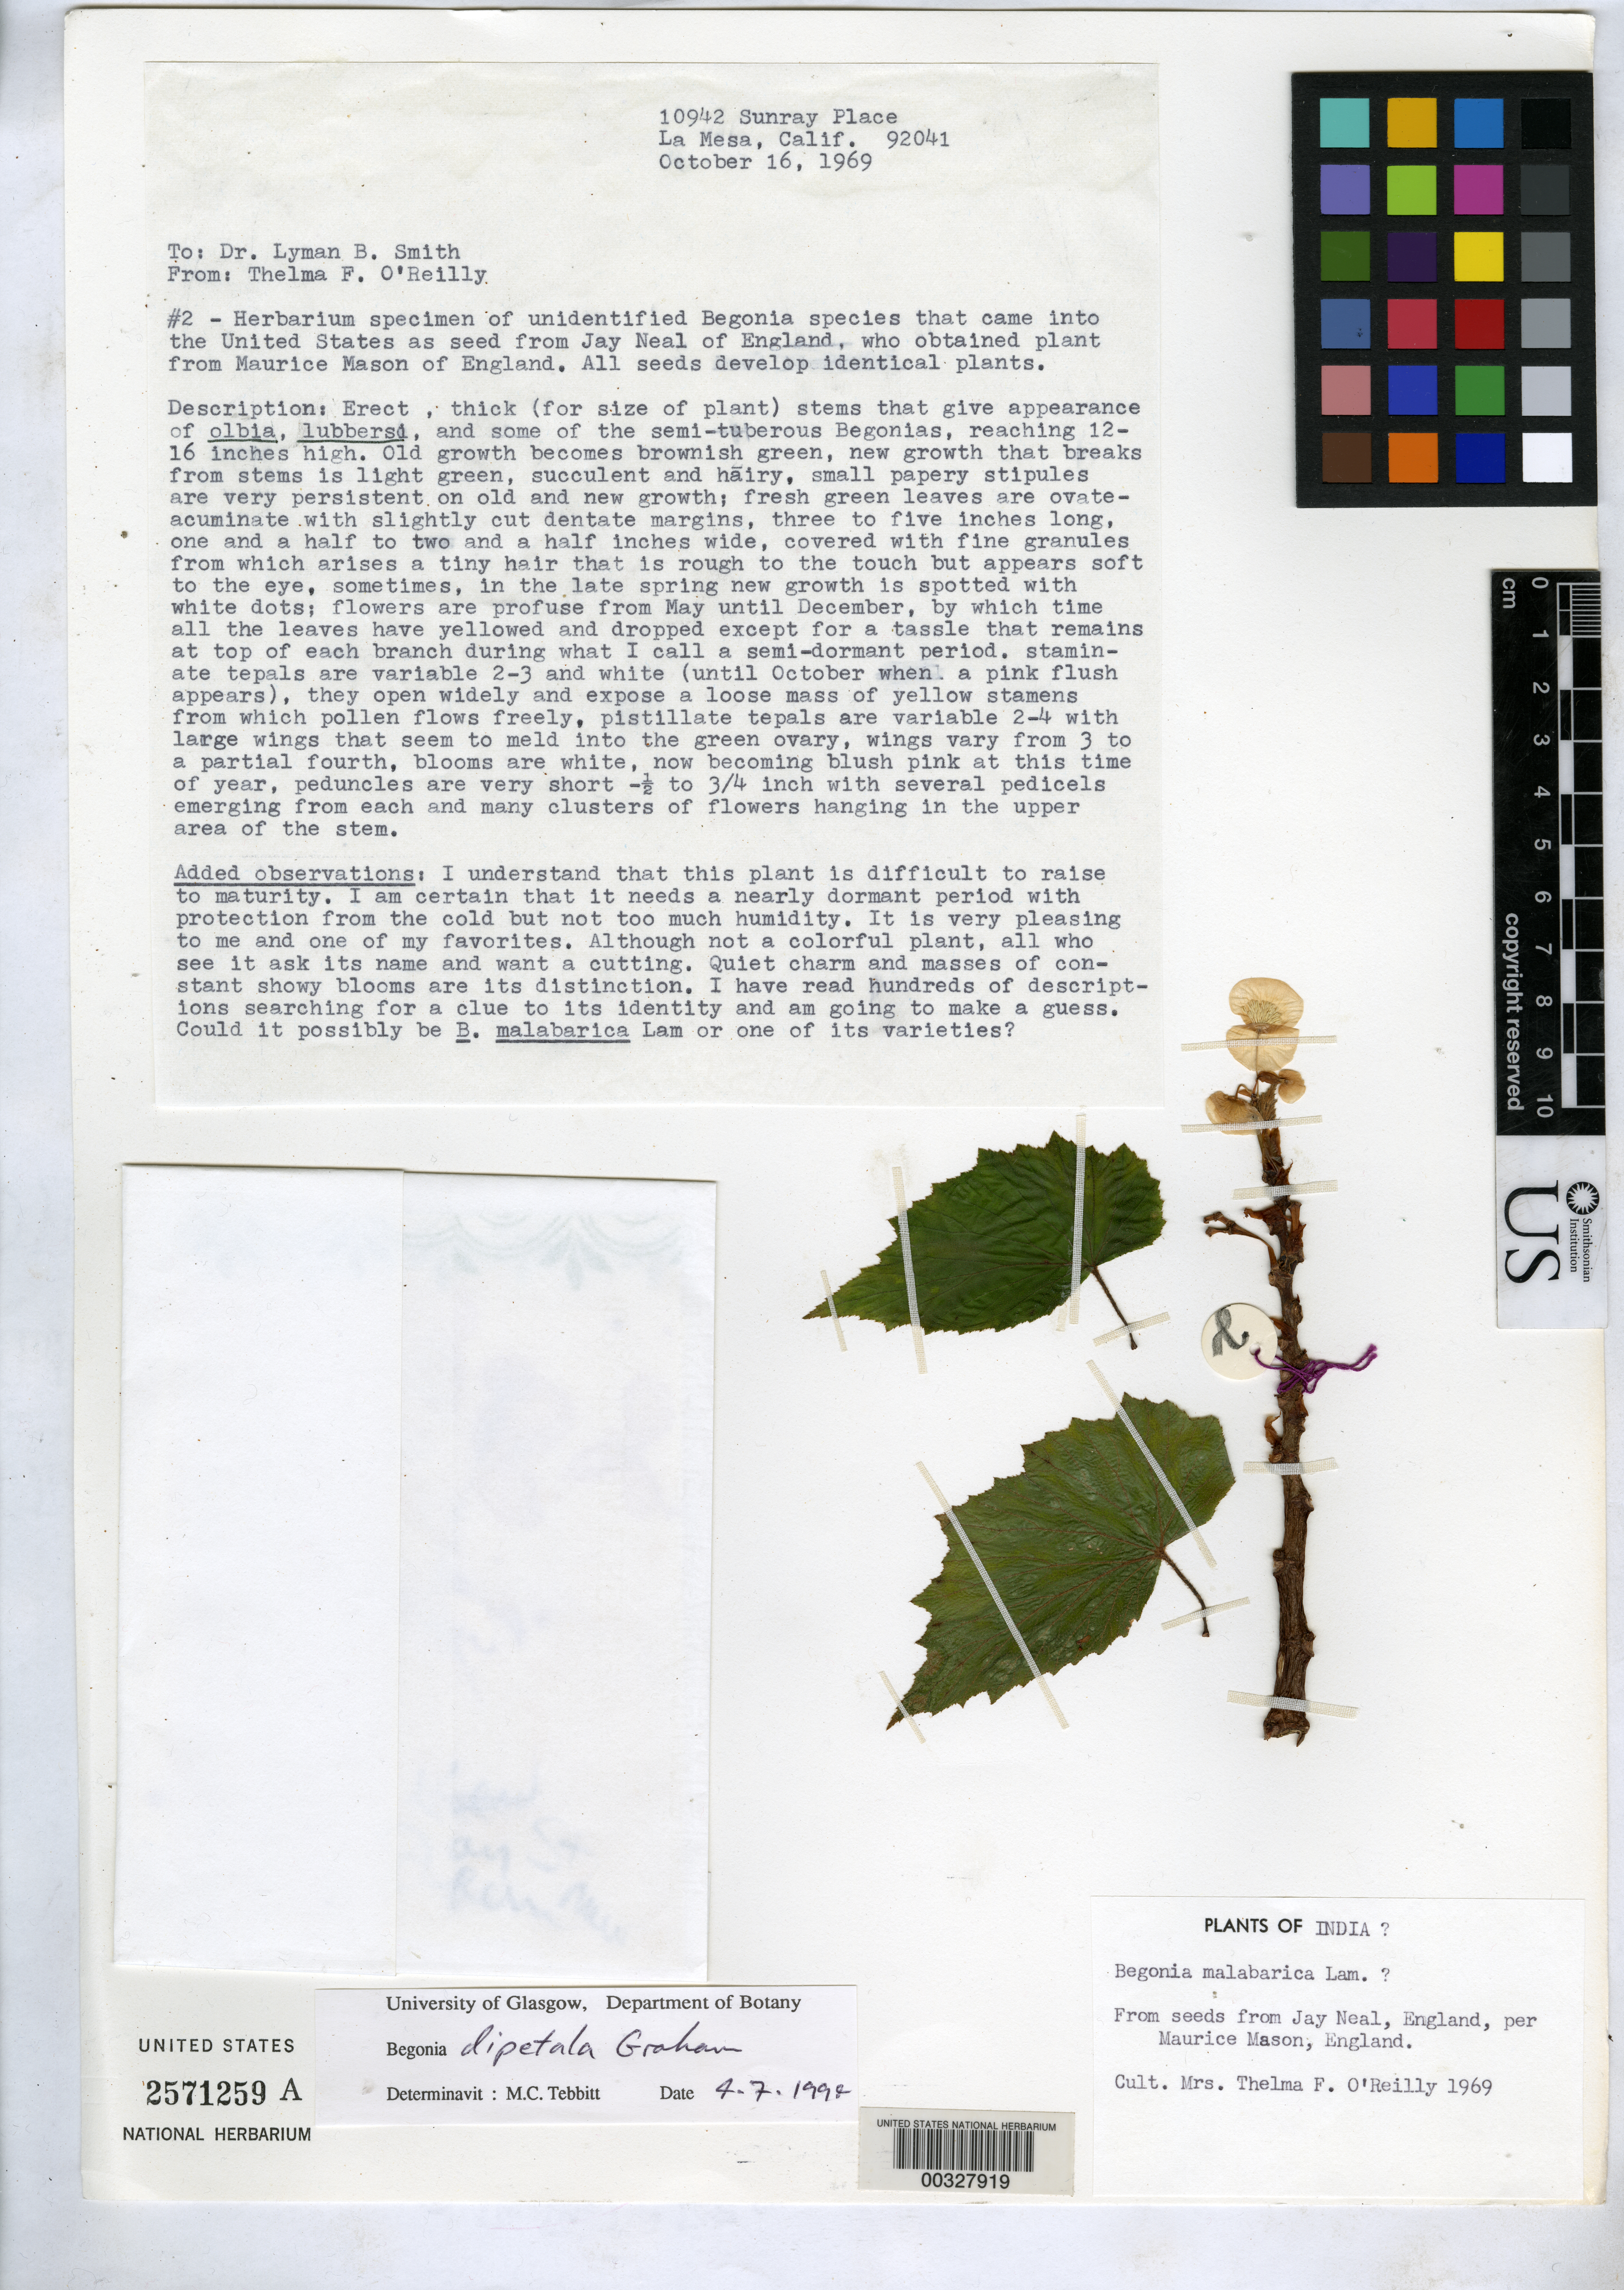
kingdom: Plantae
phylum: Tracheophyta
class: Magnoliopsida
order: Cucurbitales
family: Begoniaceae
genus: Begonia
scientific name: Begonia dipetala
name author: Graham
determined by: Tebbitt, M. C.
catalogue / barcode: US 2571259A